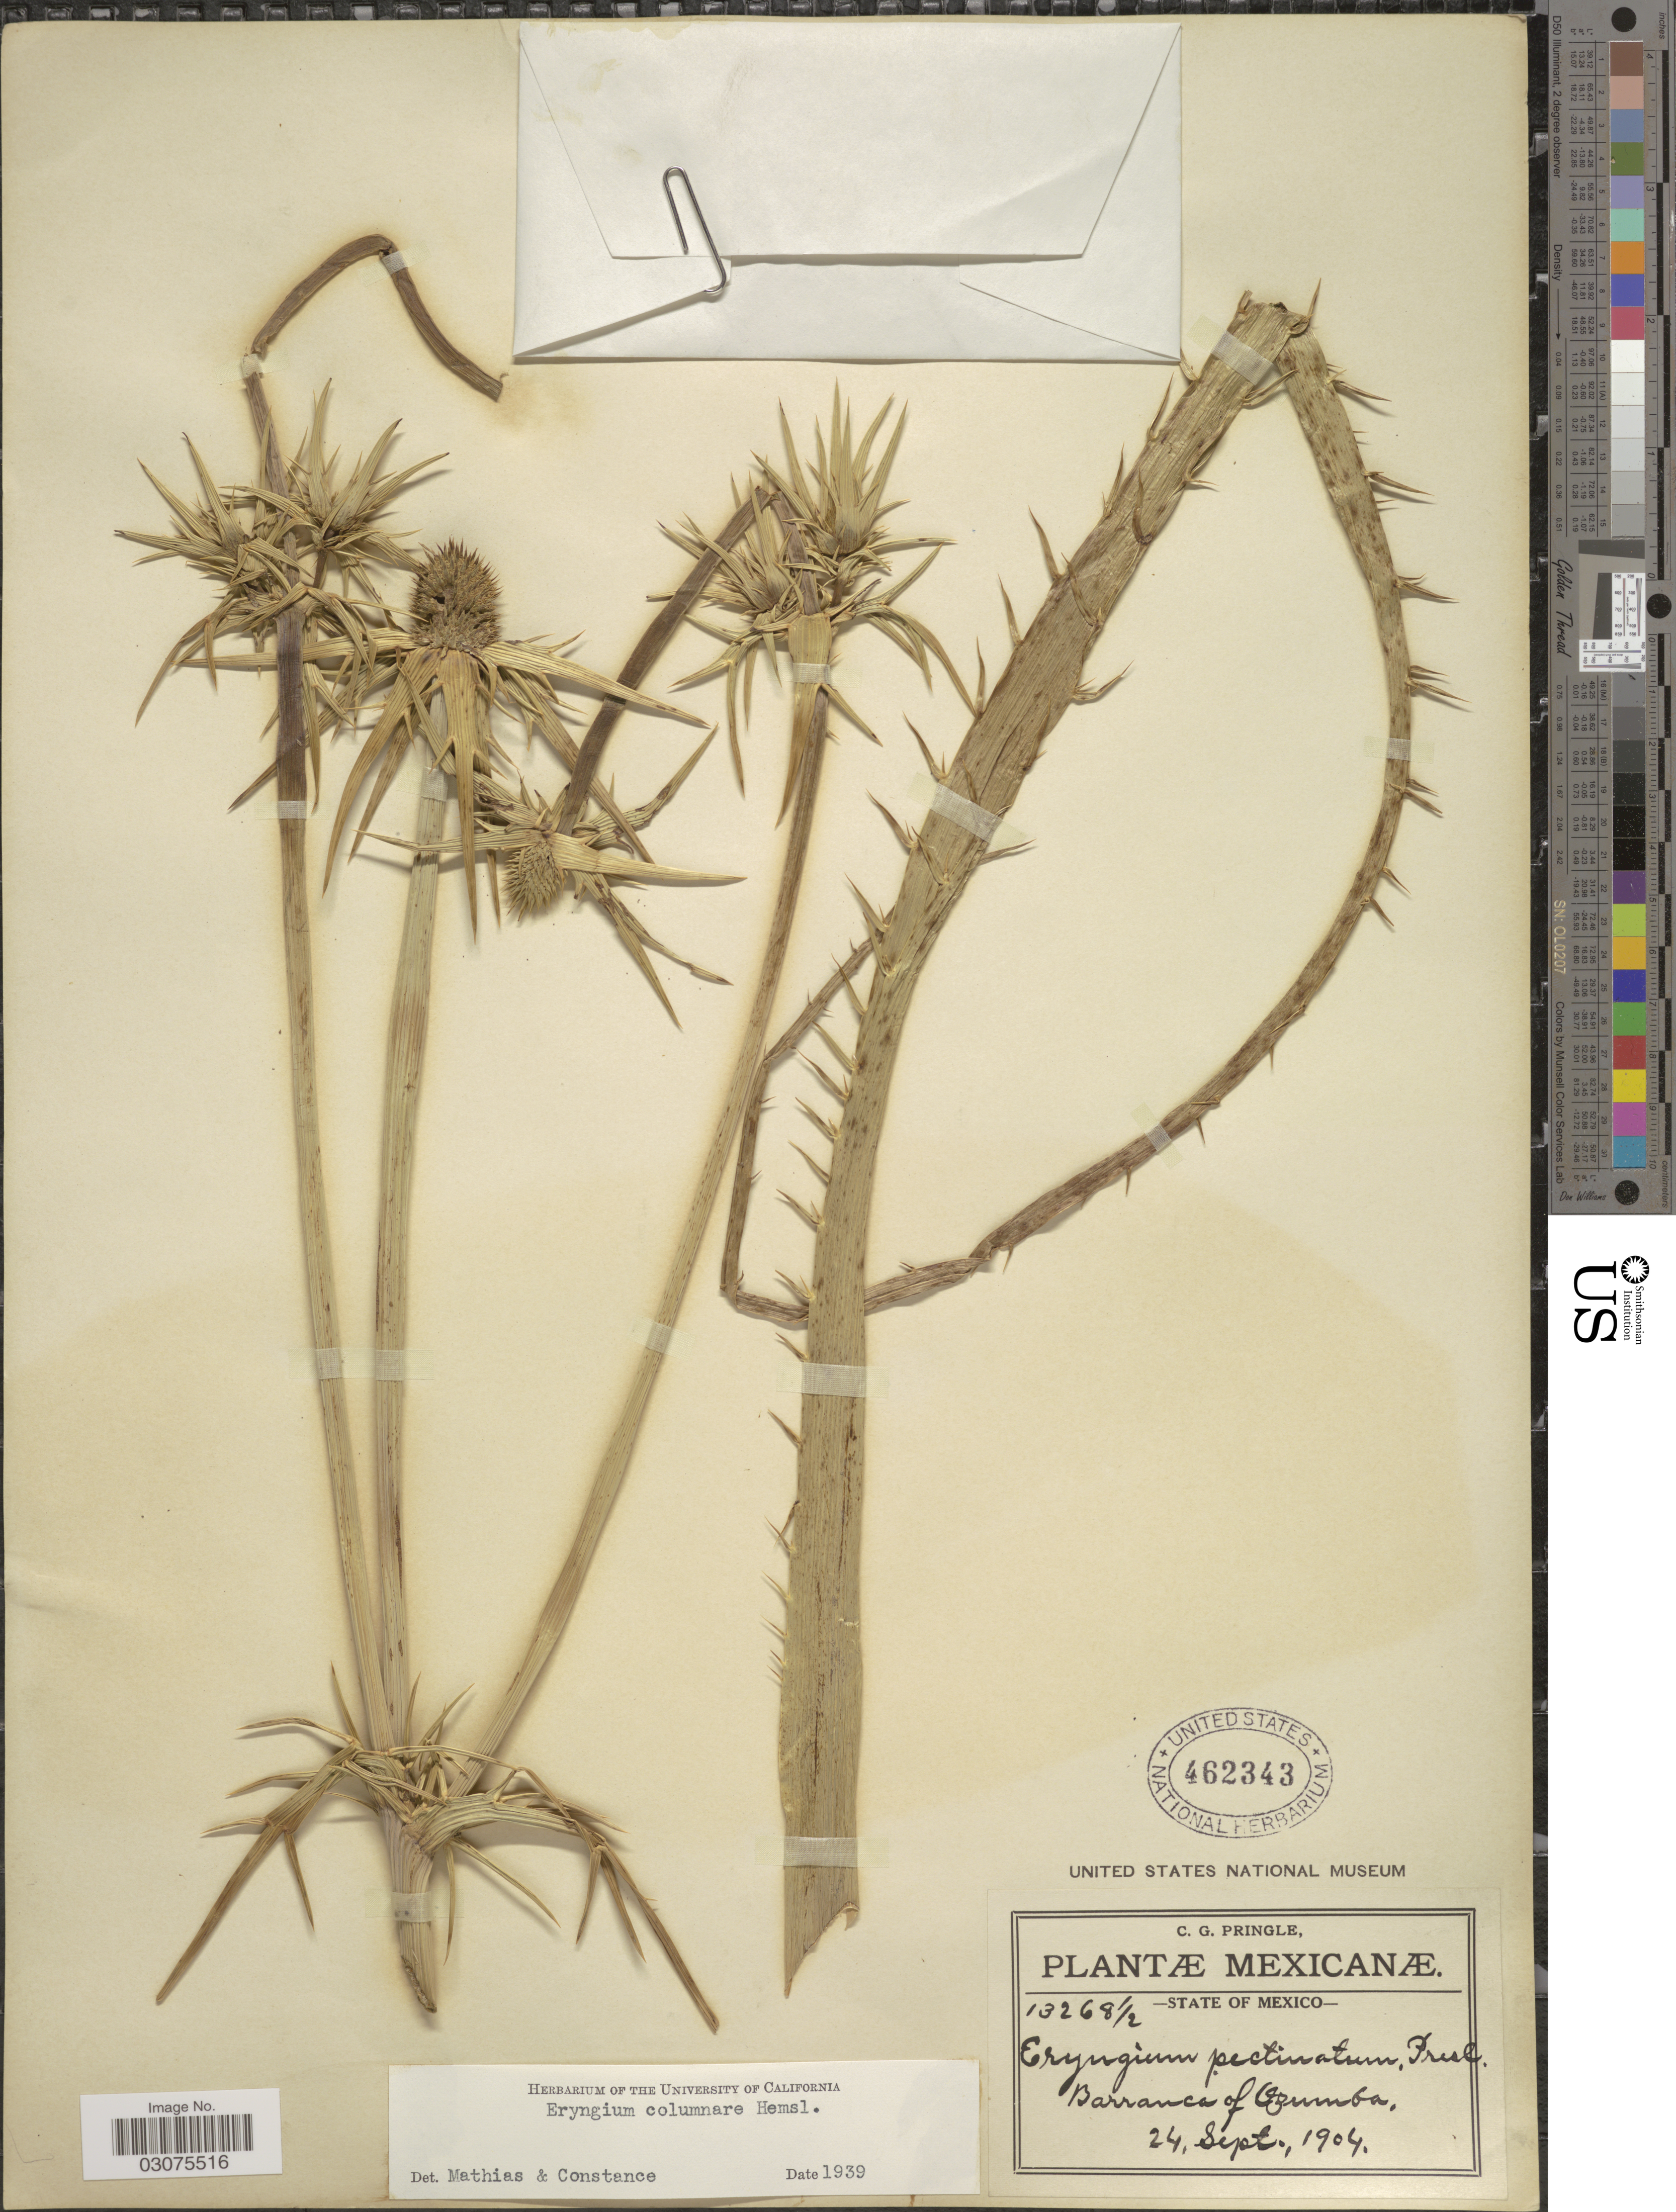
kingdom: Plantae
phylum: Tracheophyta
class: Magnoliopsida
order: Apiales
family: Apiaceae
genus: Eryngium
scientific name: Eryngium columnare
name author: Hemsl.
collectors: C. G. Pringle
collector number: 13268½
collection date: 1904-09-24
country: Mexico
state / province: México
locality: Barranca of Ozumba.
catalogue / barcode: US 462343